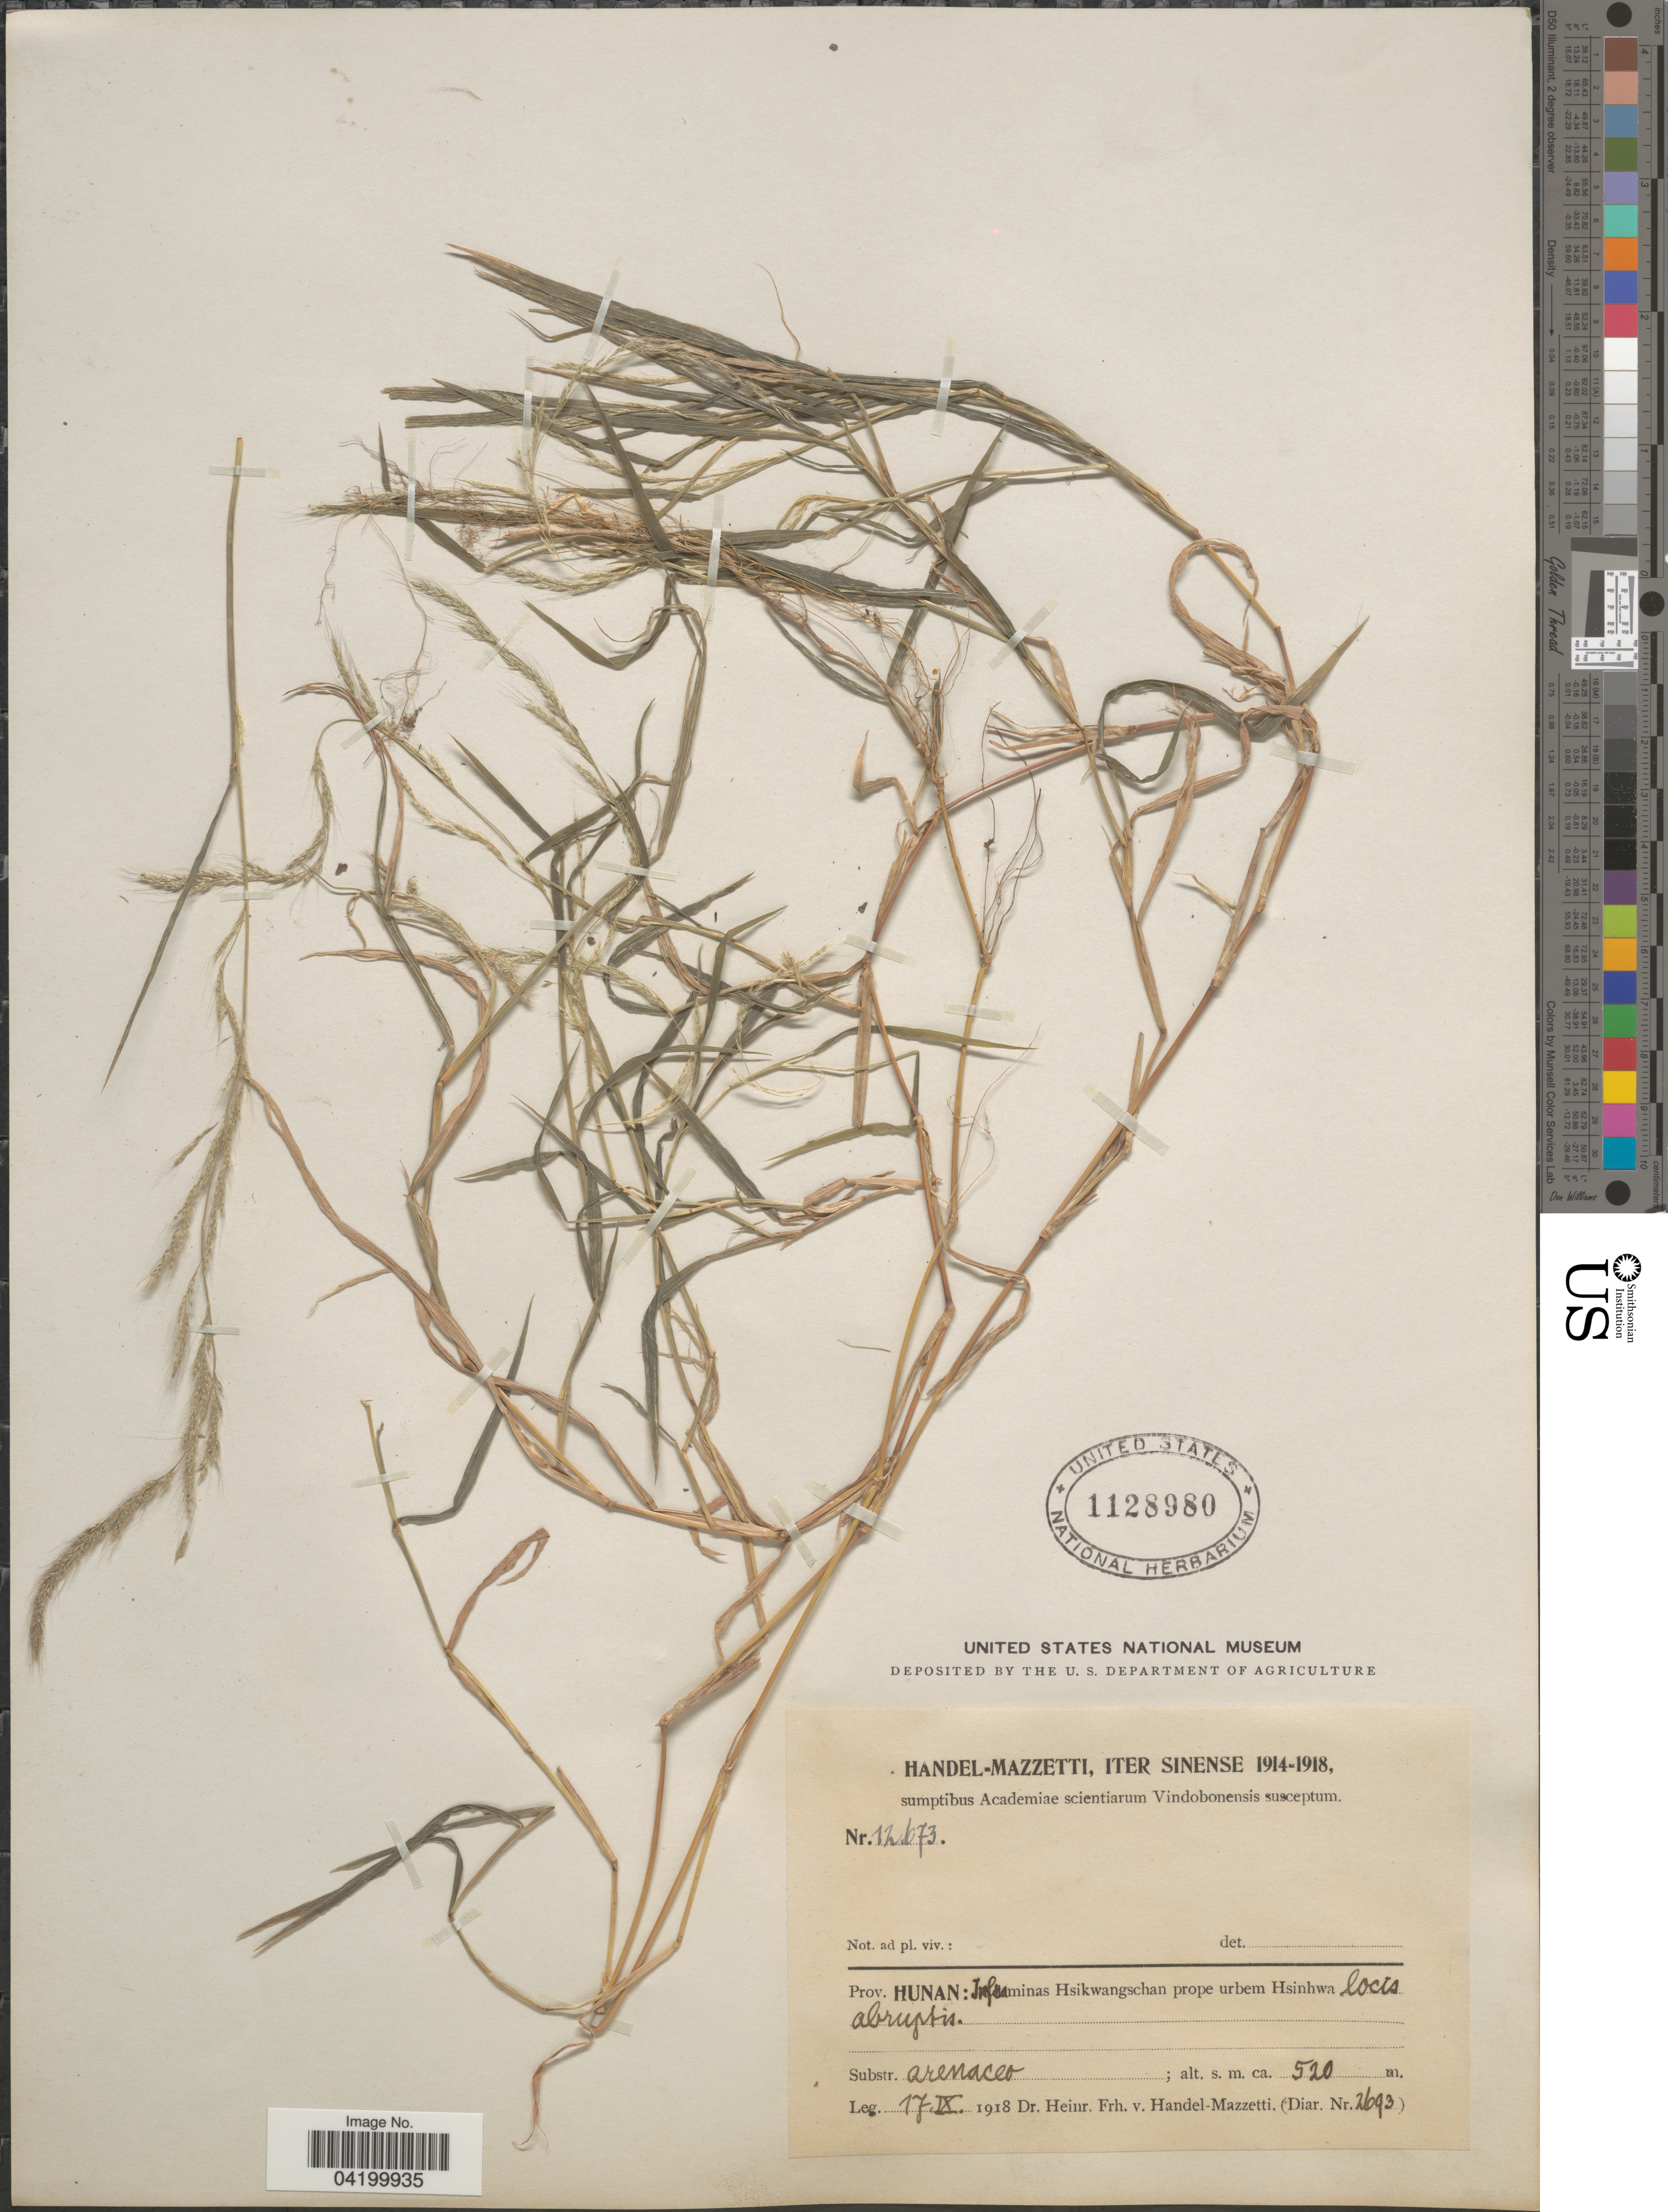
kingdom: Plantae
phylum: Tracheophyta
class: Liliopsida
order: Poales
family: Poaceae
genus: Muhlenbergia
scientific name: Muhlenbergia japonica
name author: Steud.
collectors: H. Handel-Mazzetti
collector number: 2693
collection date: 1918-09-17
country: China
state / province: Hunan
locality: Handel-Mazzetti, Iter Sinense 1914-1918. In caminas Hsikwangschan prope urbem Hsinhwa locis abruptis.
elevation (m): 520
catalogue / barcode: US 1128980